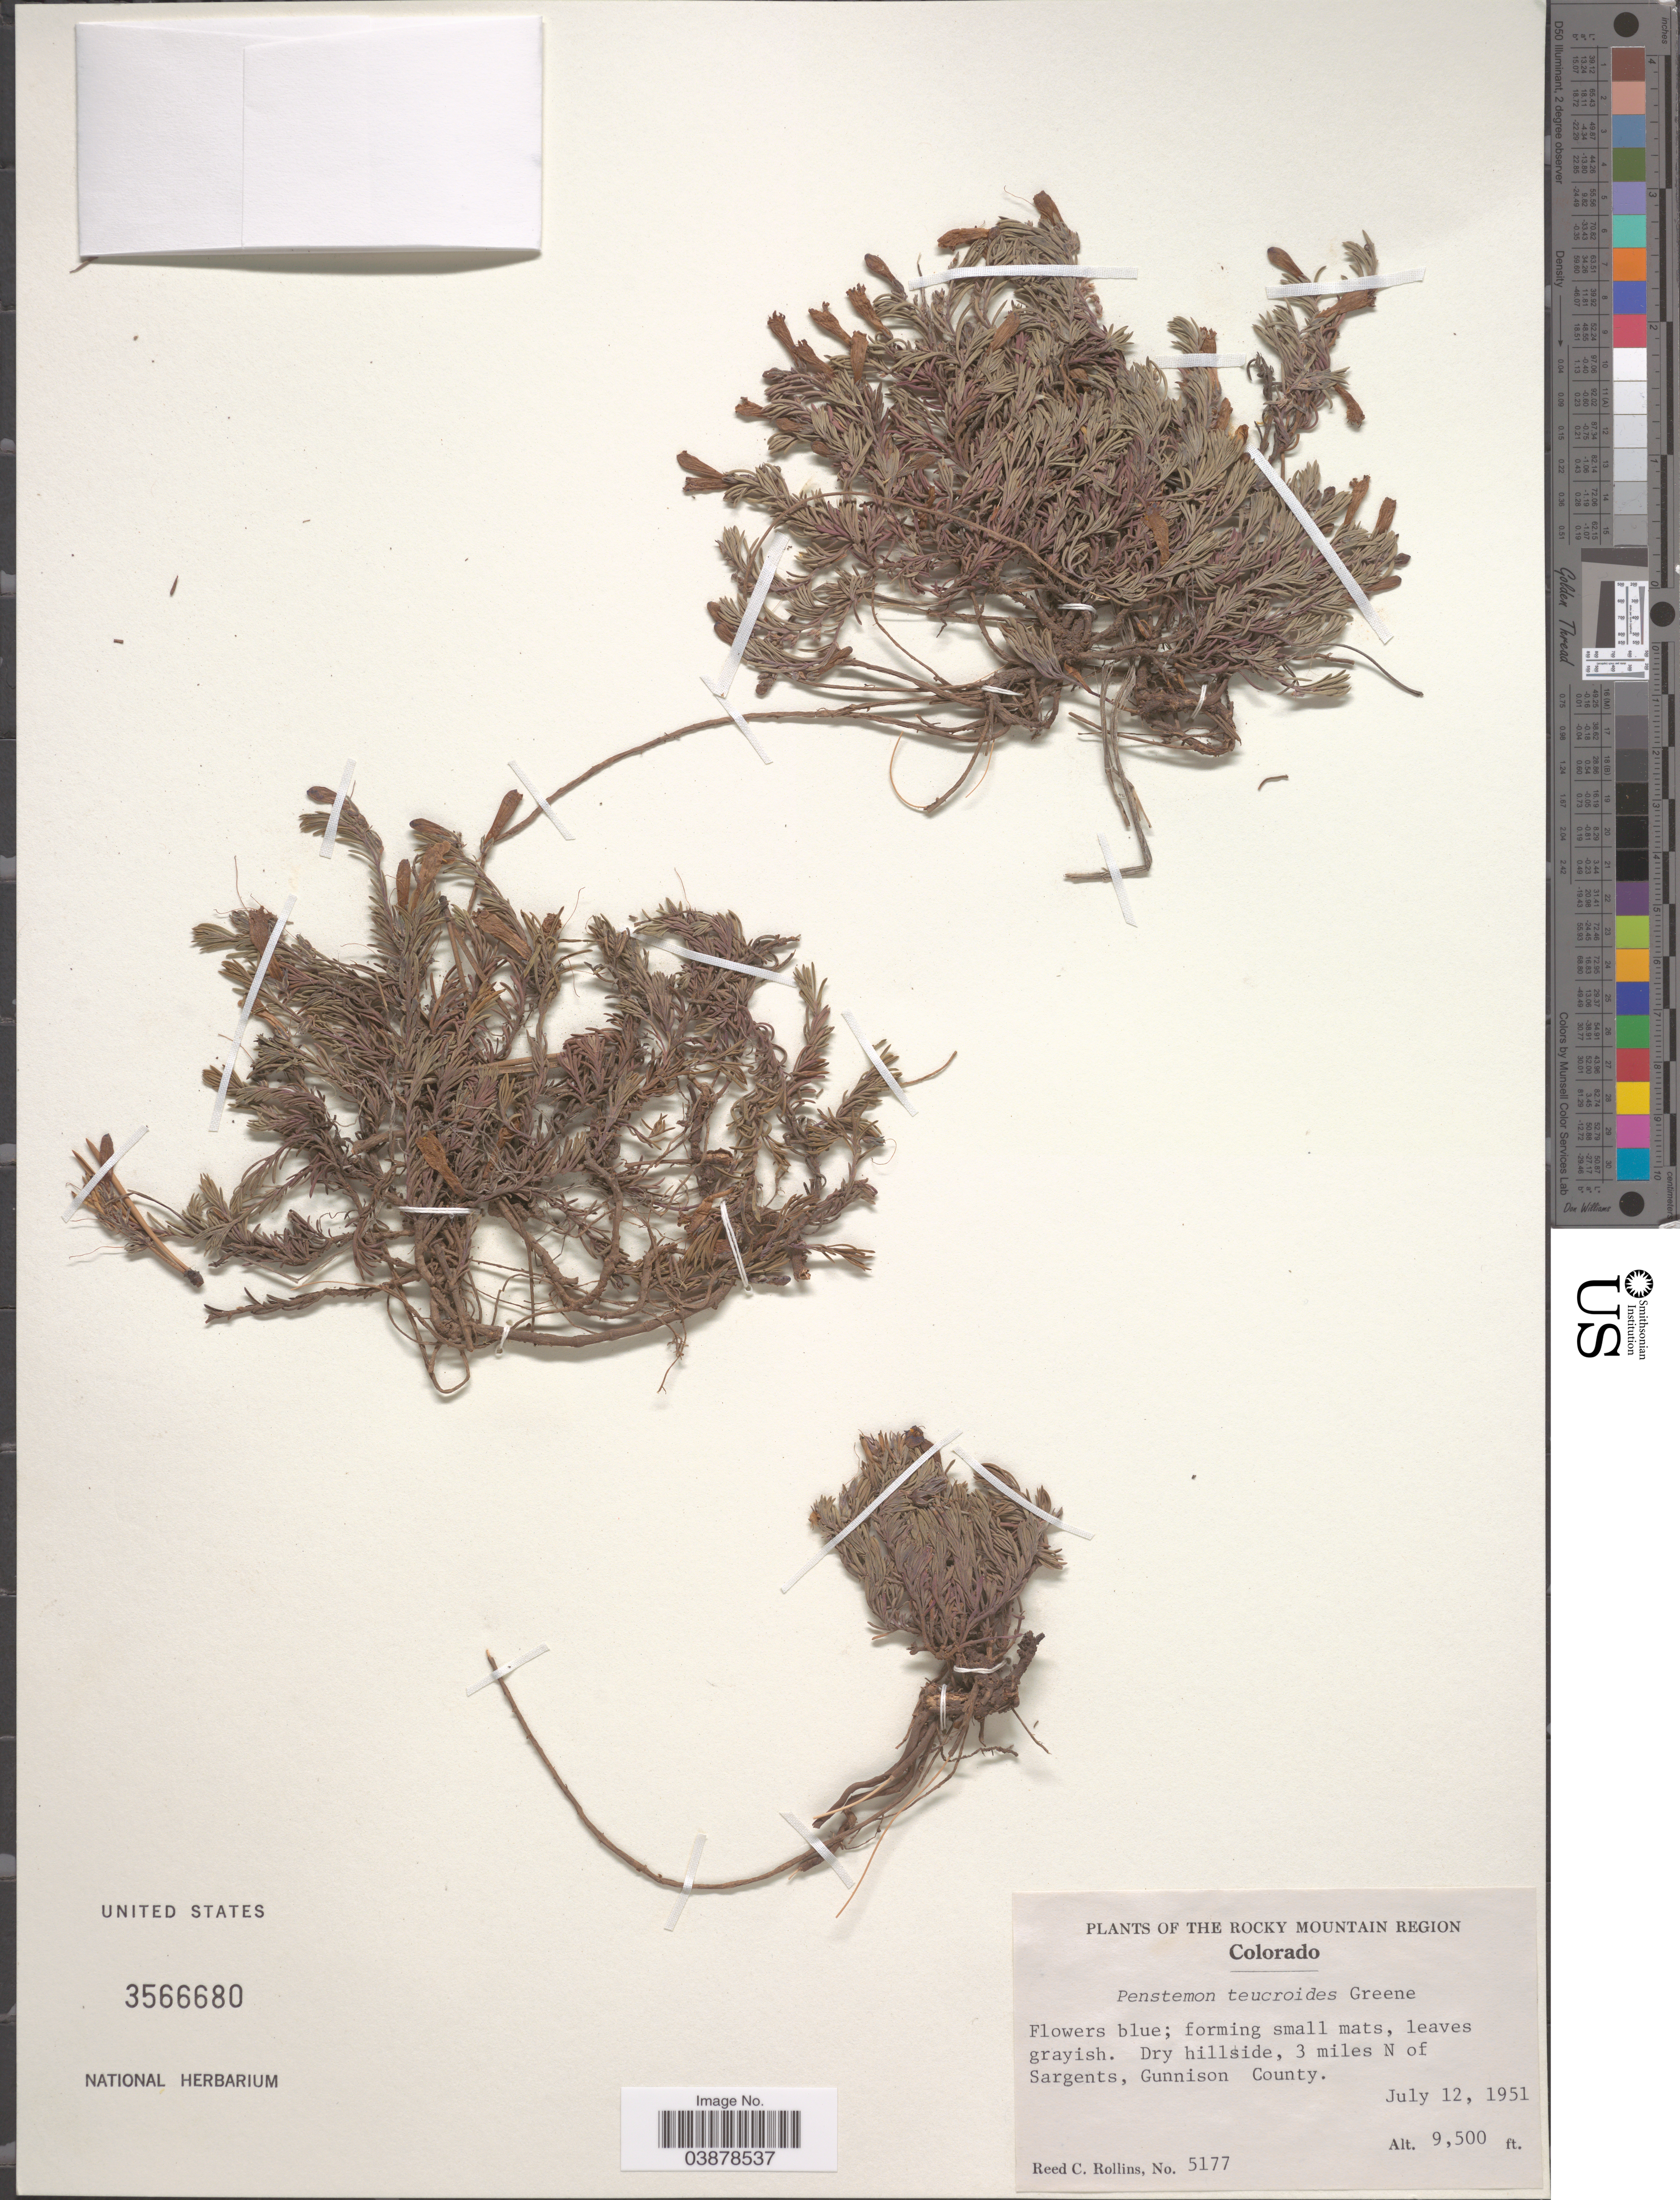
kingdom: Plantae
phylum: Tracheophyta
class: Magnoliopsida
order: Lamiales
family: Plantaginaceae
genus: Penstemon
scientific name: Penstemon teucrioides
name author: Greene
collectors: R. C. Rollins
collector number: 5177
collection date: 1951-07-12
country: United States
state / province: Colorado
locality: The Rocky Mountain Region. Dry hillside, 3 miles N of Sargents, Gunnison County.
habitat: dry hillside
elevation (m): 2896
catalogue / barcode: US 3566680